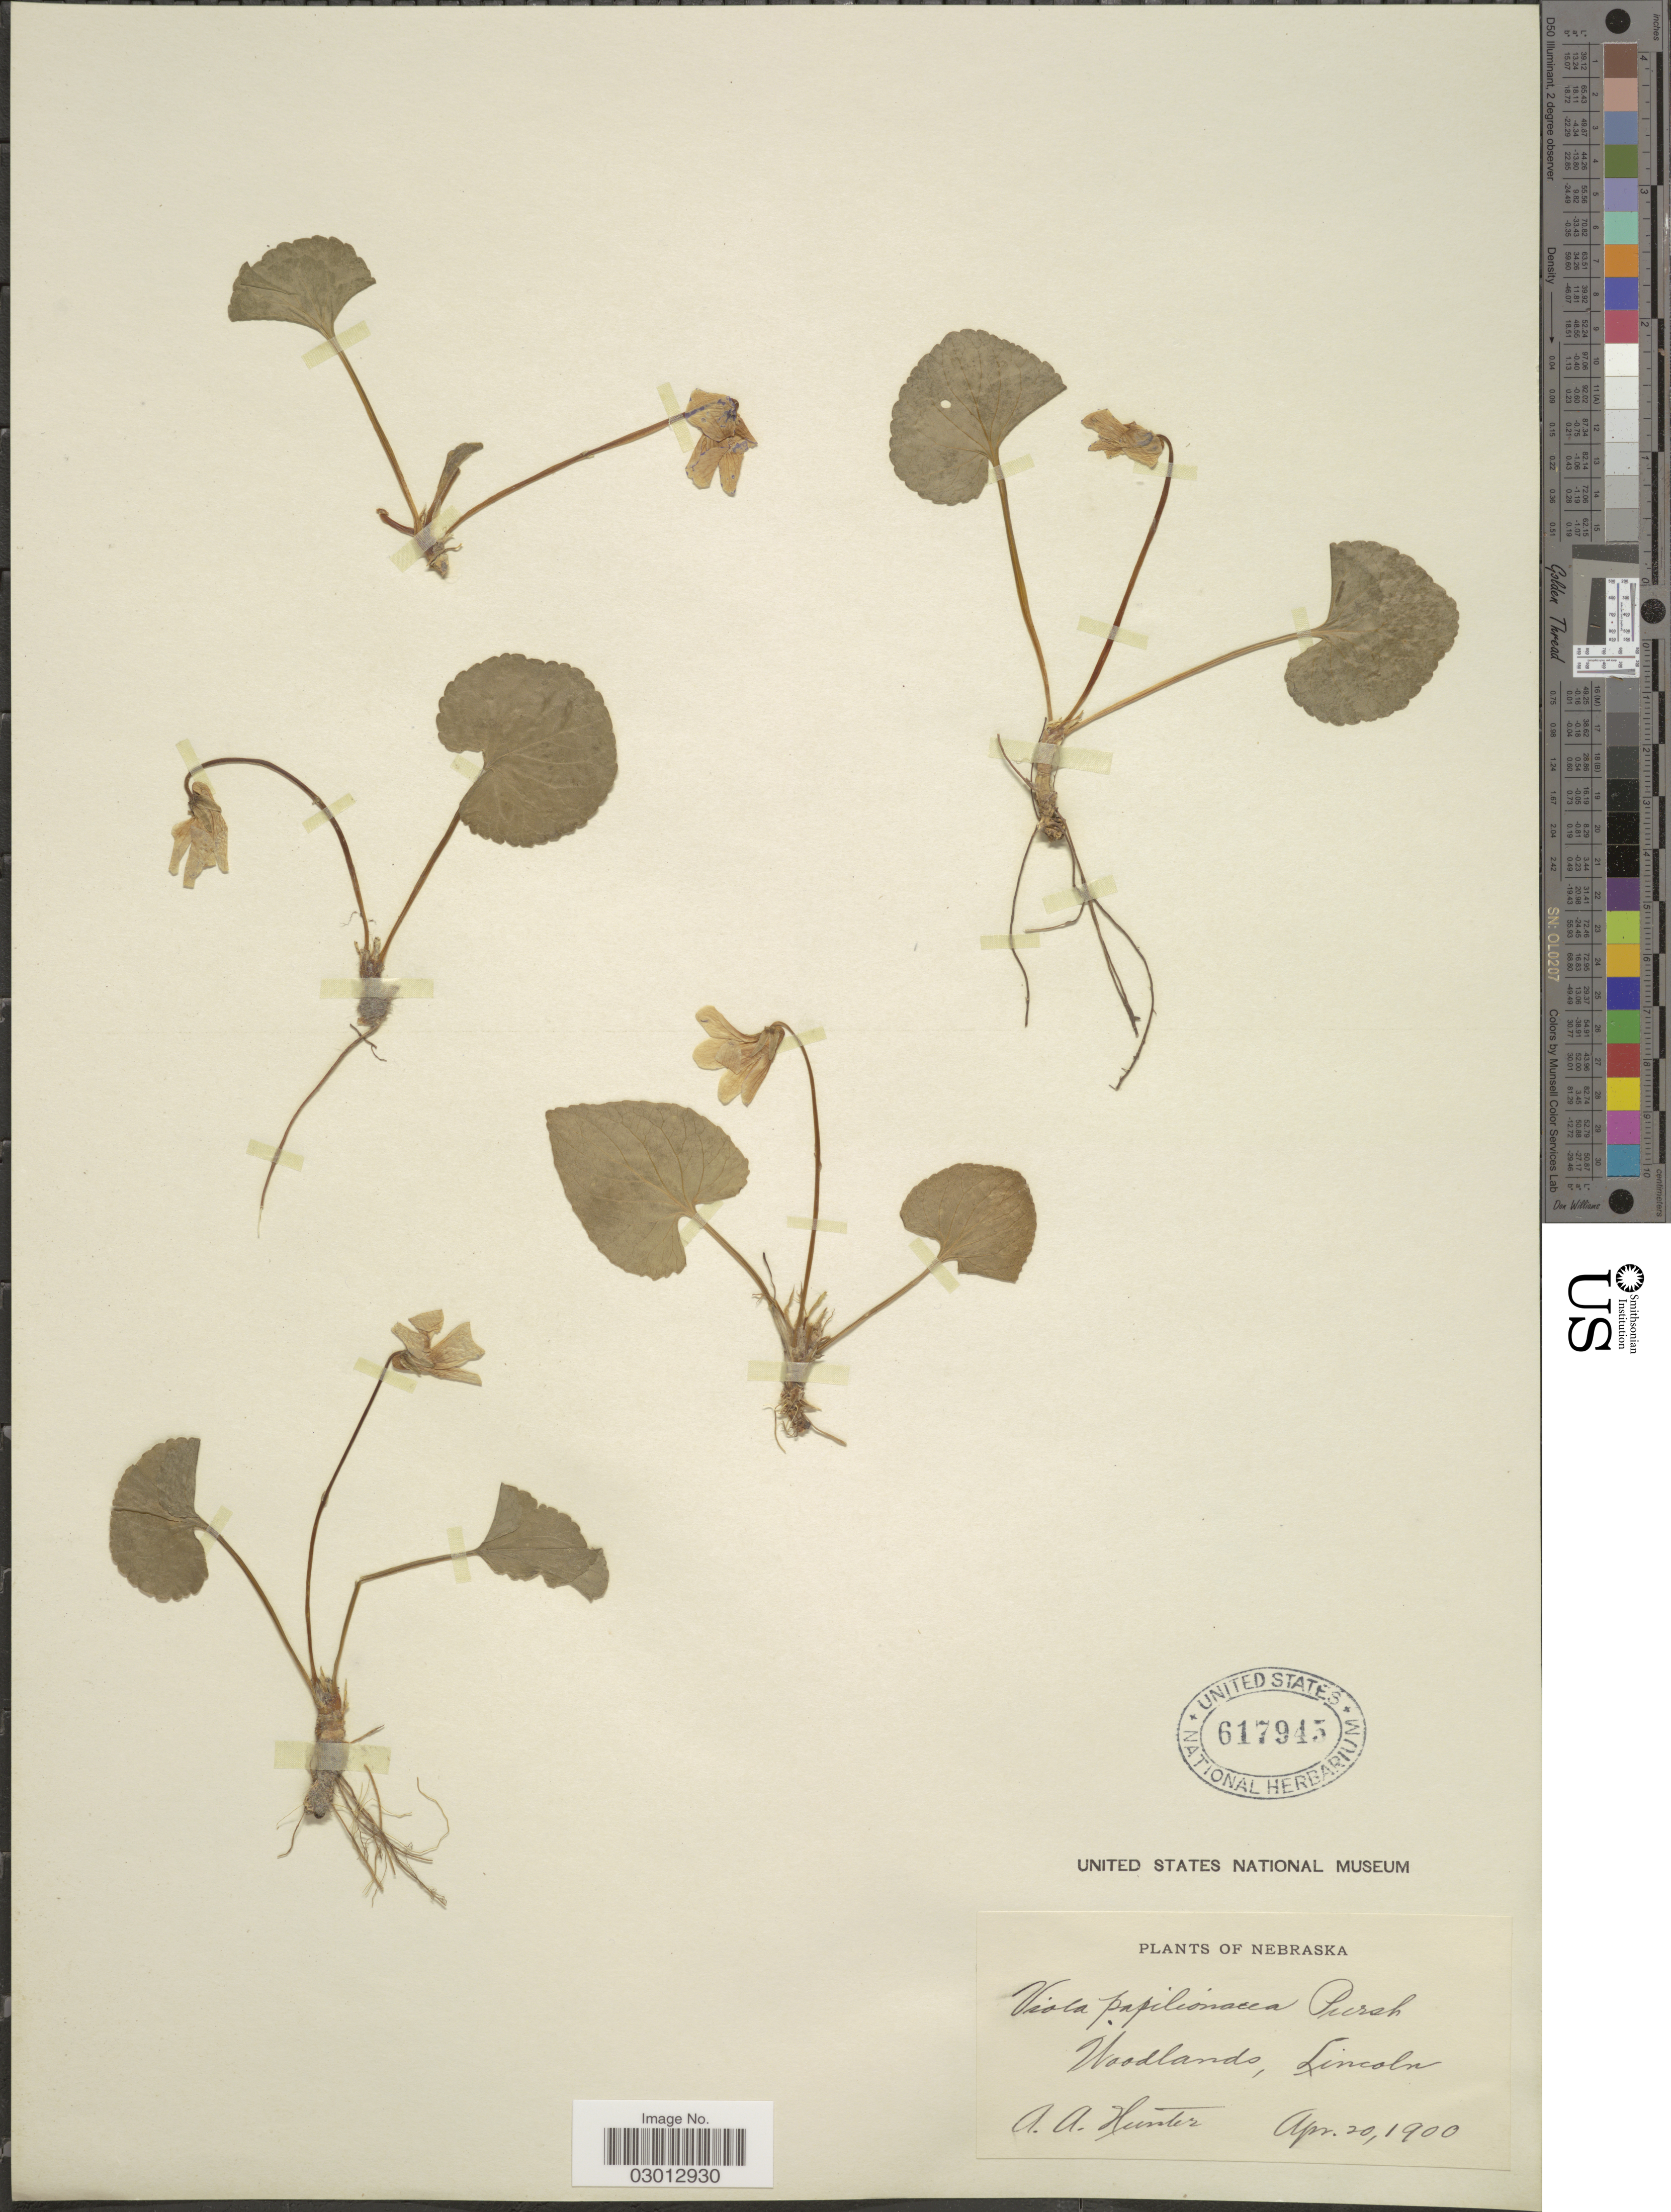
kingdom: Plantae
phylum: Tracheophyta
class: Magnoliopsida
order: Malpighiales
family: Violaceae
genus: Viola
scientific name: Viola papilionacea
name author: Pursh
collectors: A. Hunter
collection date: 1900-04-20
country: United States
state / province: Nebraska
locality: Lincoln.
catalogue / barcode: US 617945